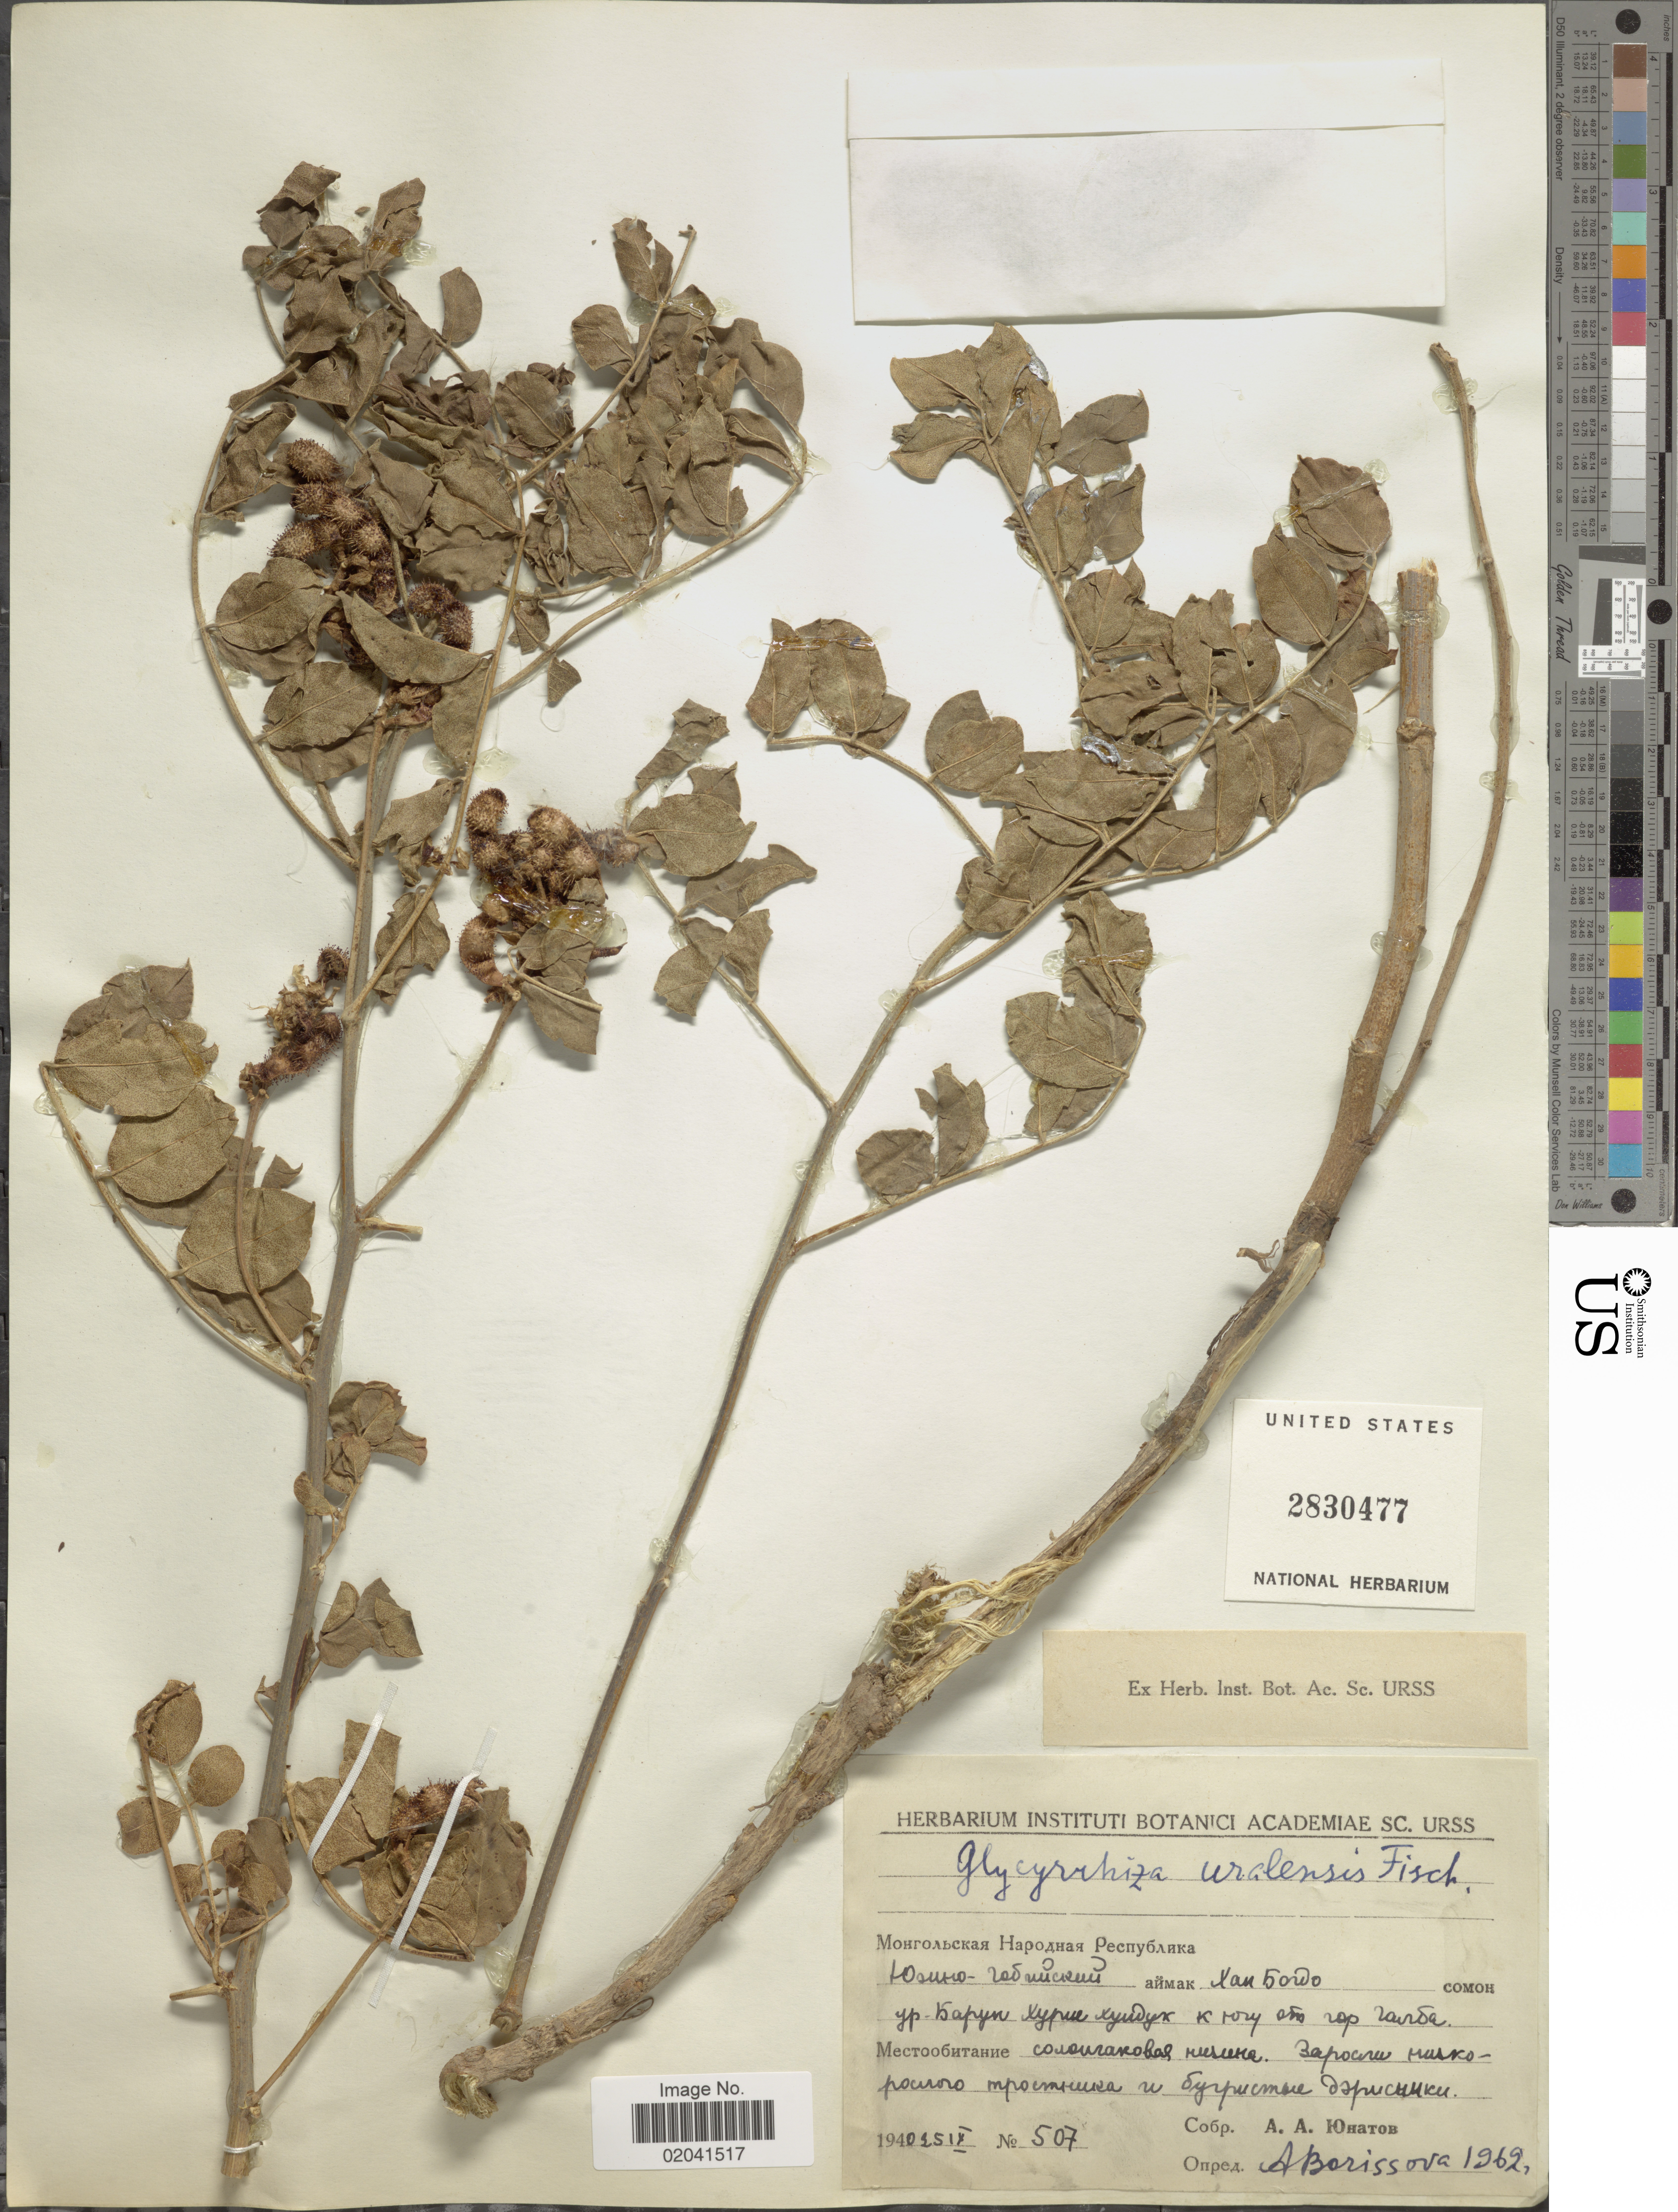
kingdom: Plantae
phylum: Tracheophyta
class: Magnoliopsida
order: Fabales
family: Fabaceae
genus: Glycyrrhiza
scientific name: Glycyrrhiza uralensis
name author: Fisch.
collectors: A. Unatov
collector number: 507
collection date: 1940-09-25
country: Mongolia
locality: South Gobi aimag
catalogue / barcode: US 2830477